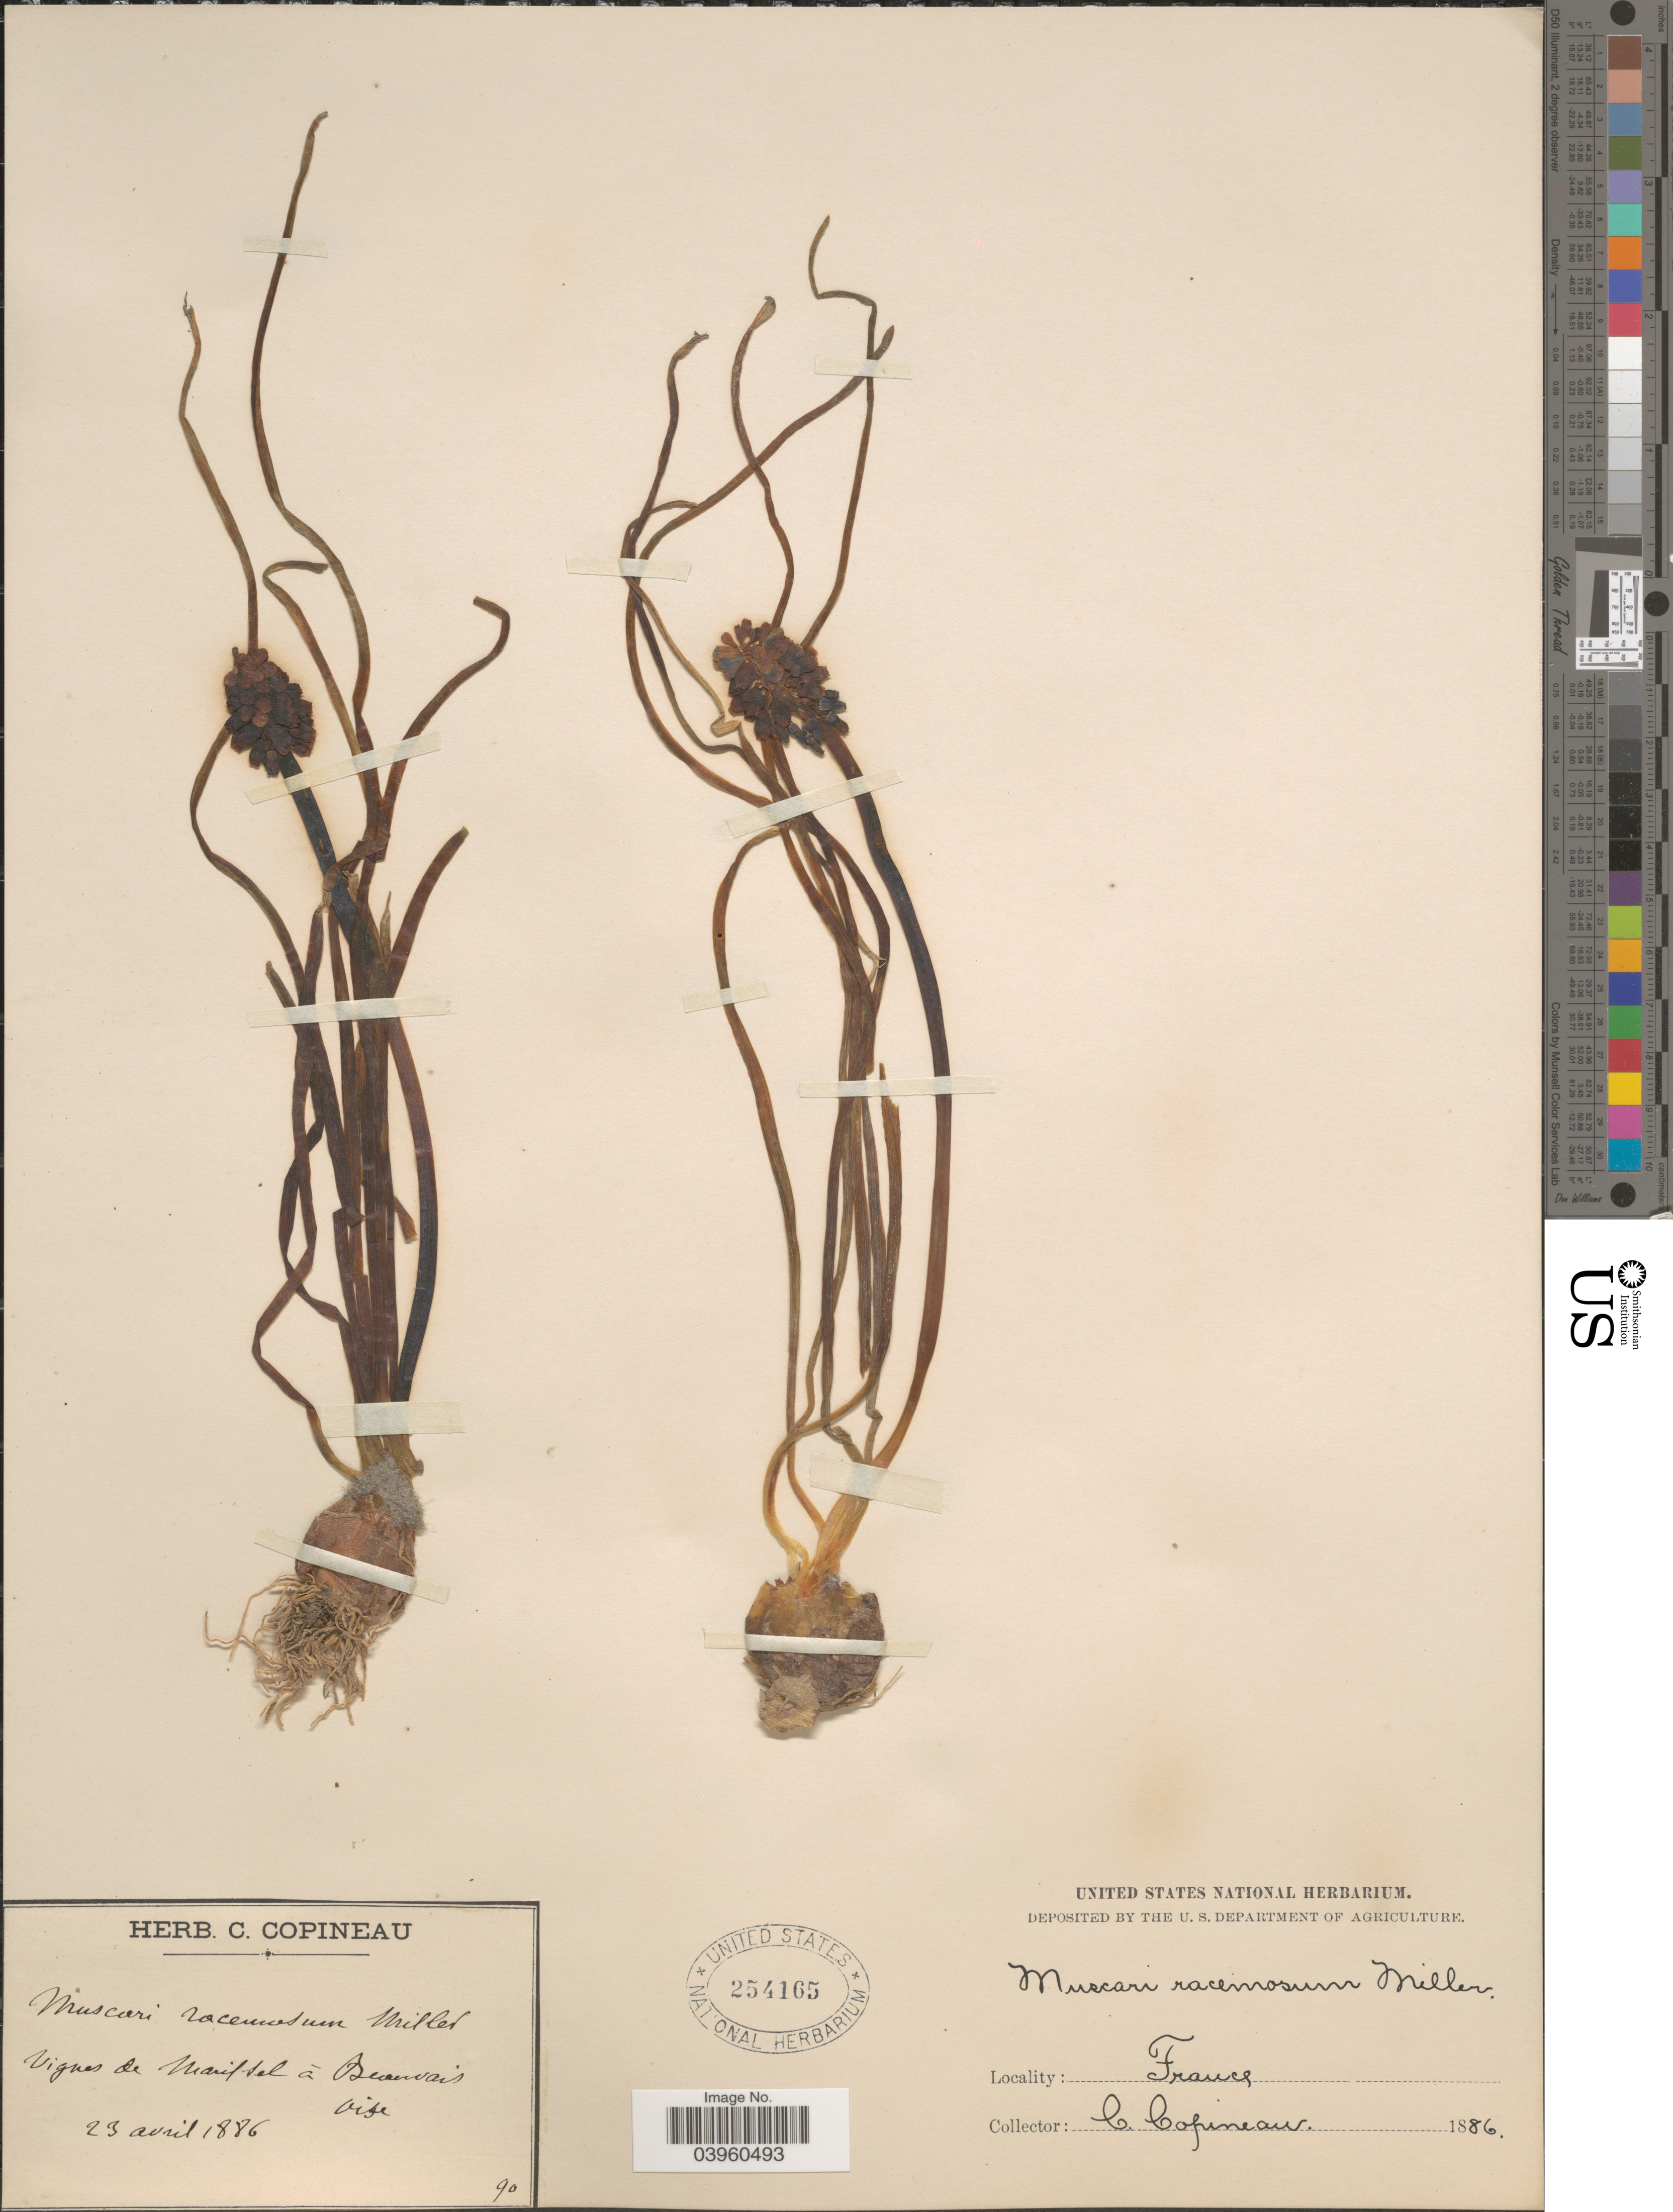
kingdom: Plantae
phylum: Tracheophyta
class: Liliopsida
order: Asparagales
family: Asparagaceae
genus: Muscari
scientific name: Muscari racemosum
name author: (L.) Mill.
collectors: C. Copineau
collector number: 90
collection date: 1886-04-23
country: France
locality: Vignes de Marissel á Beauvais Oise.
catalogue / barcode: US 254165